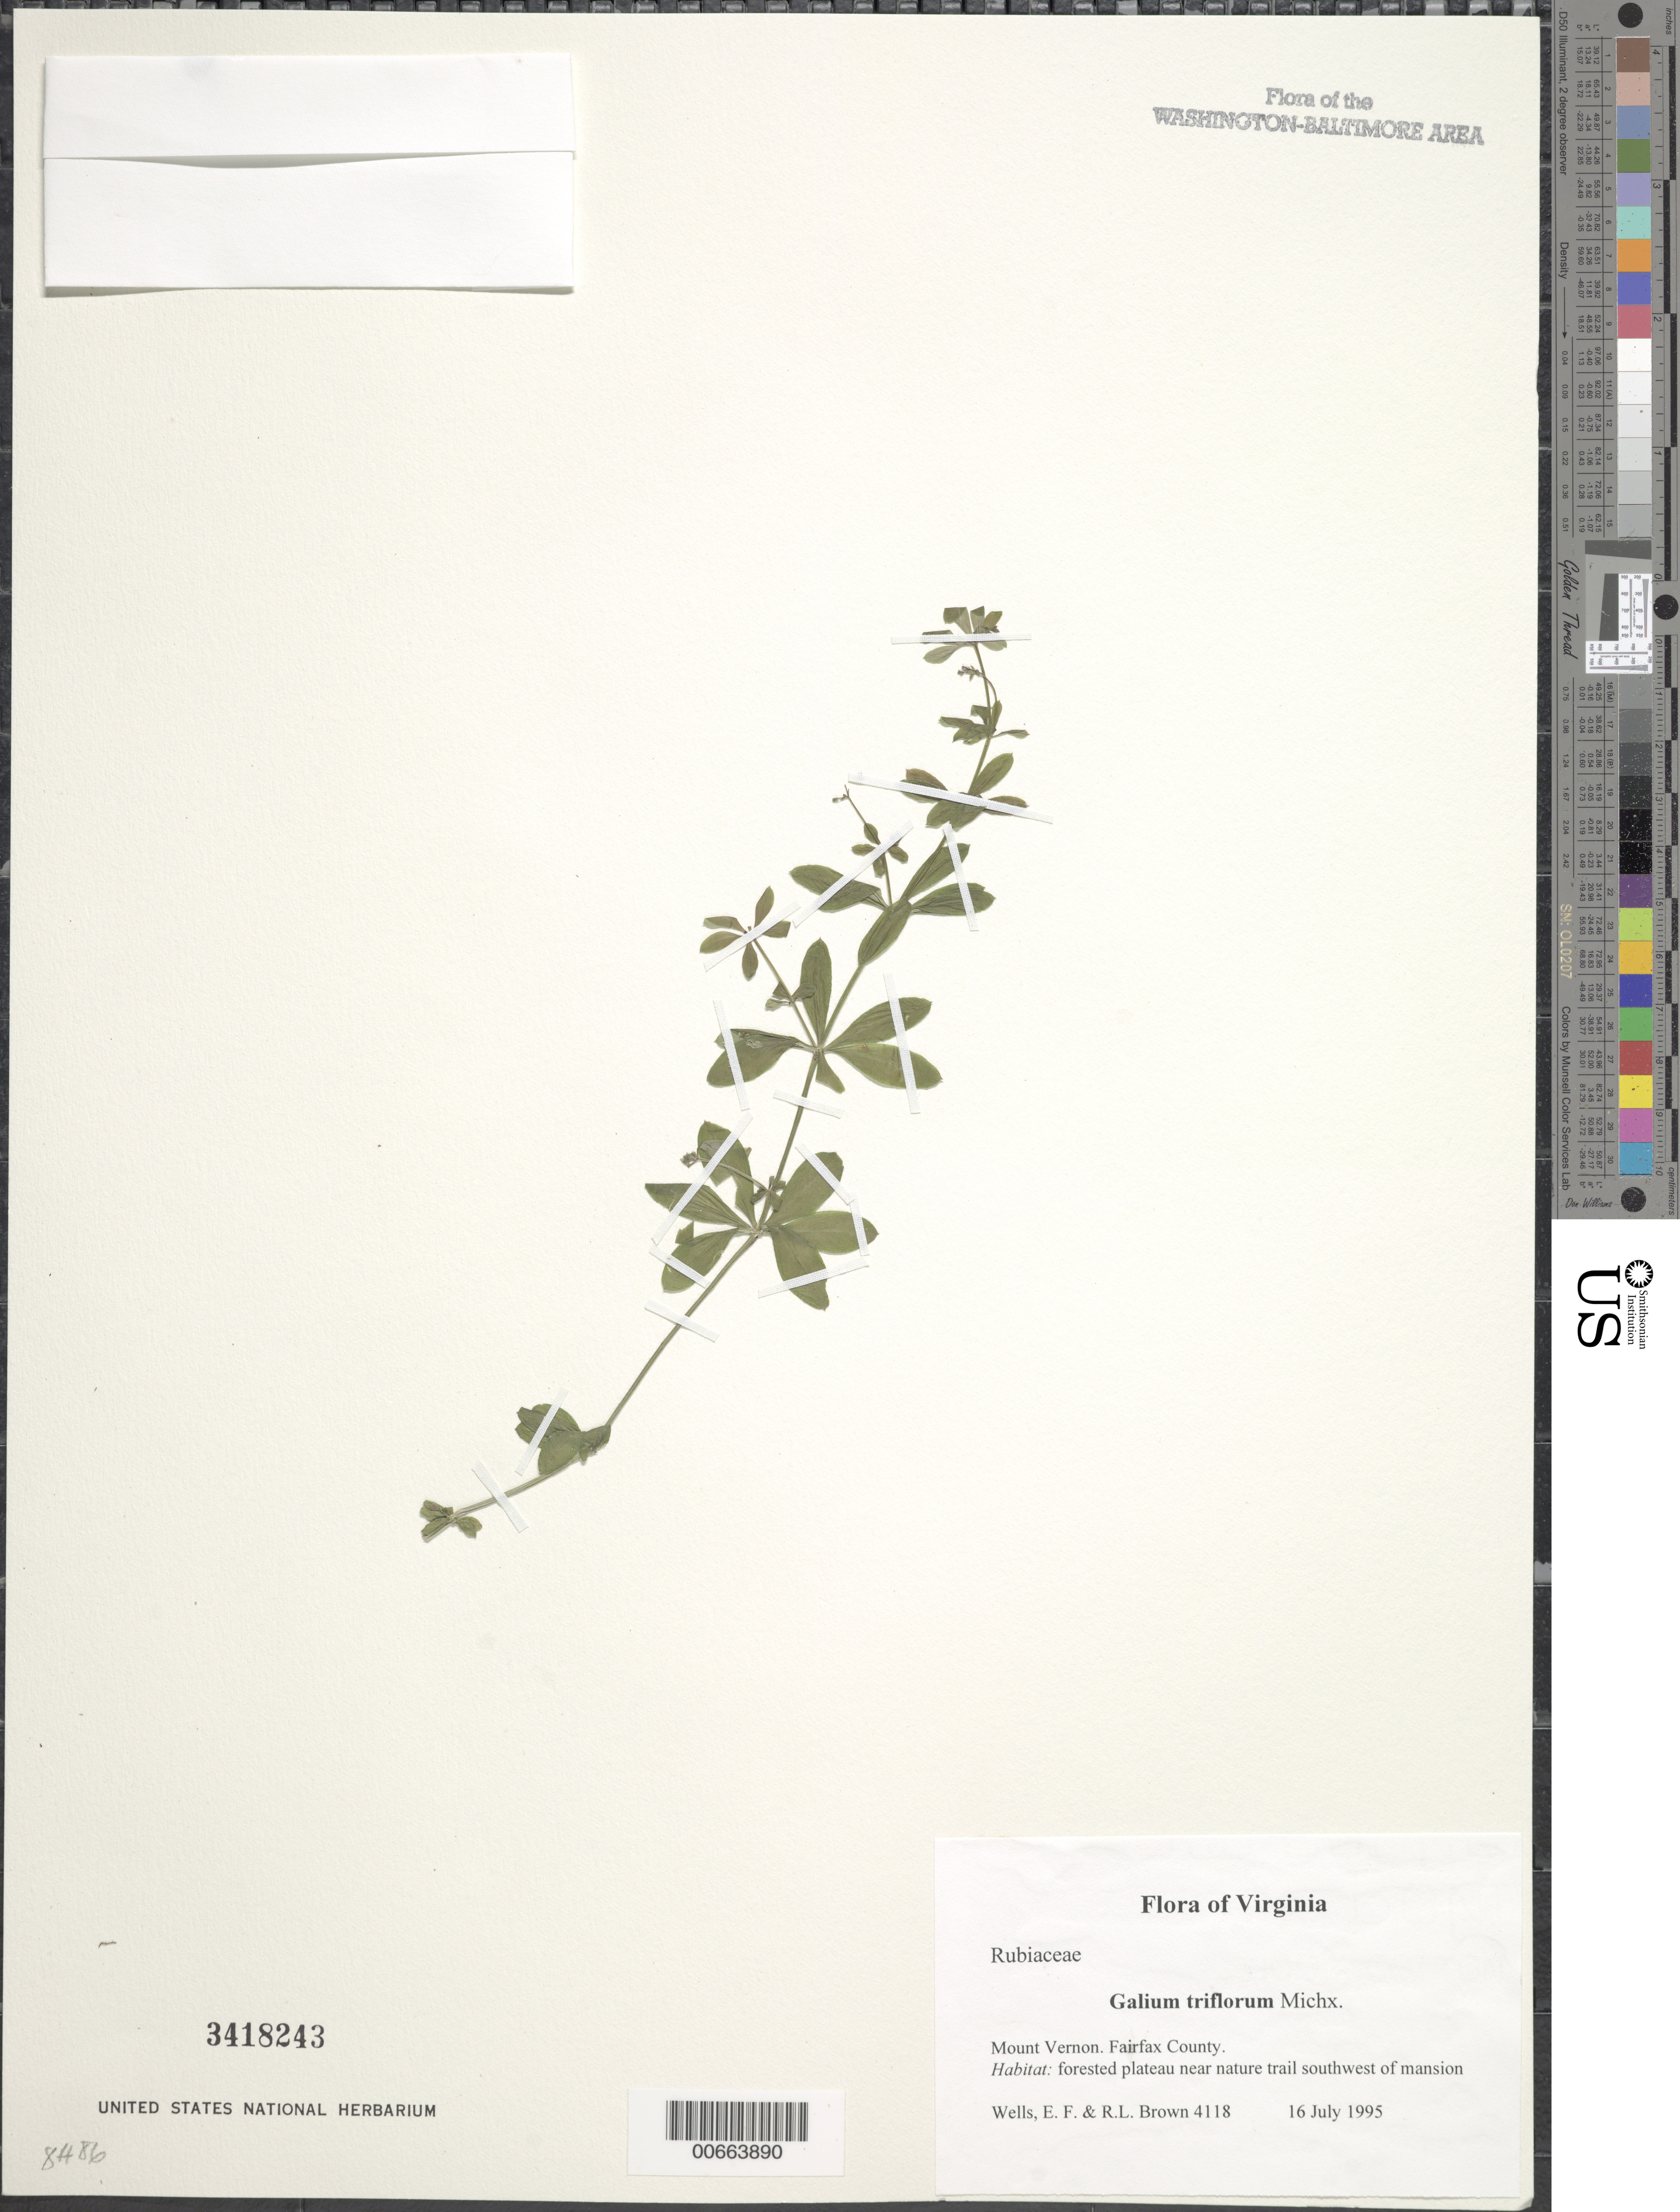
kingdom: Plantae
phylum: Tracheophyta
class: Magnoliopsida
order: Gentianales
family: Rubiaceae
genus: Galium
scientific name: Galium triflorum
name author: Michx.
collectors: E. F. Wells & R. L. Brown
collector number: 4118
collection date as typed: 16 Jul 1995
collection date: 1995-07-16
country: United States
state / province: Virginia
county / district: Fairfax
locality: Mount Vernon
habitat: forested plateau near nature trail southwest of mansion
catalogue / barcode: US 3418243